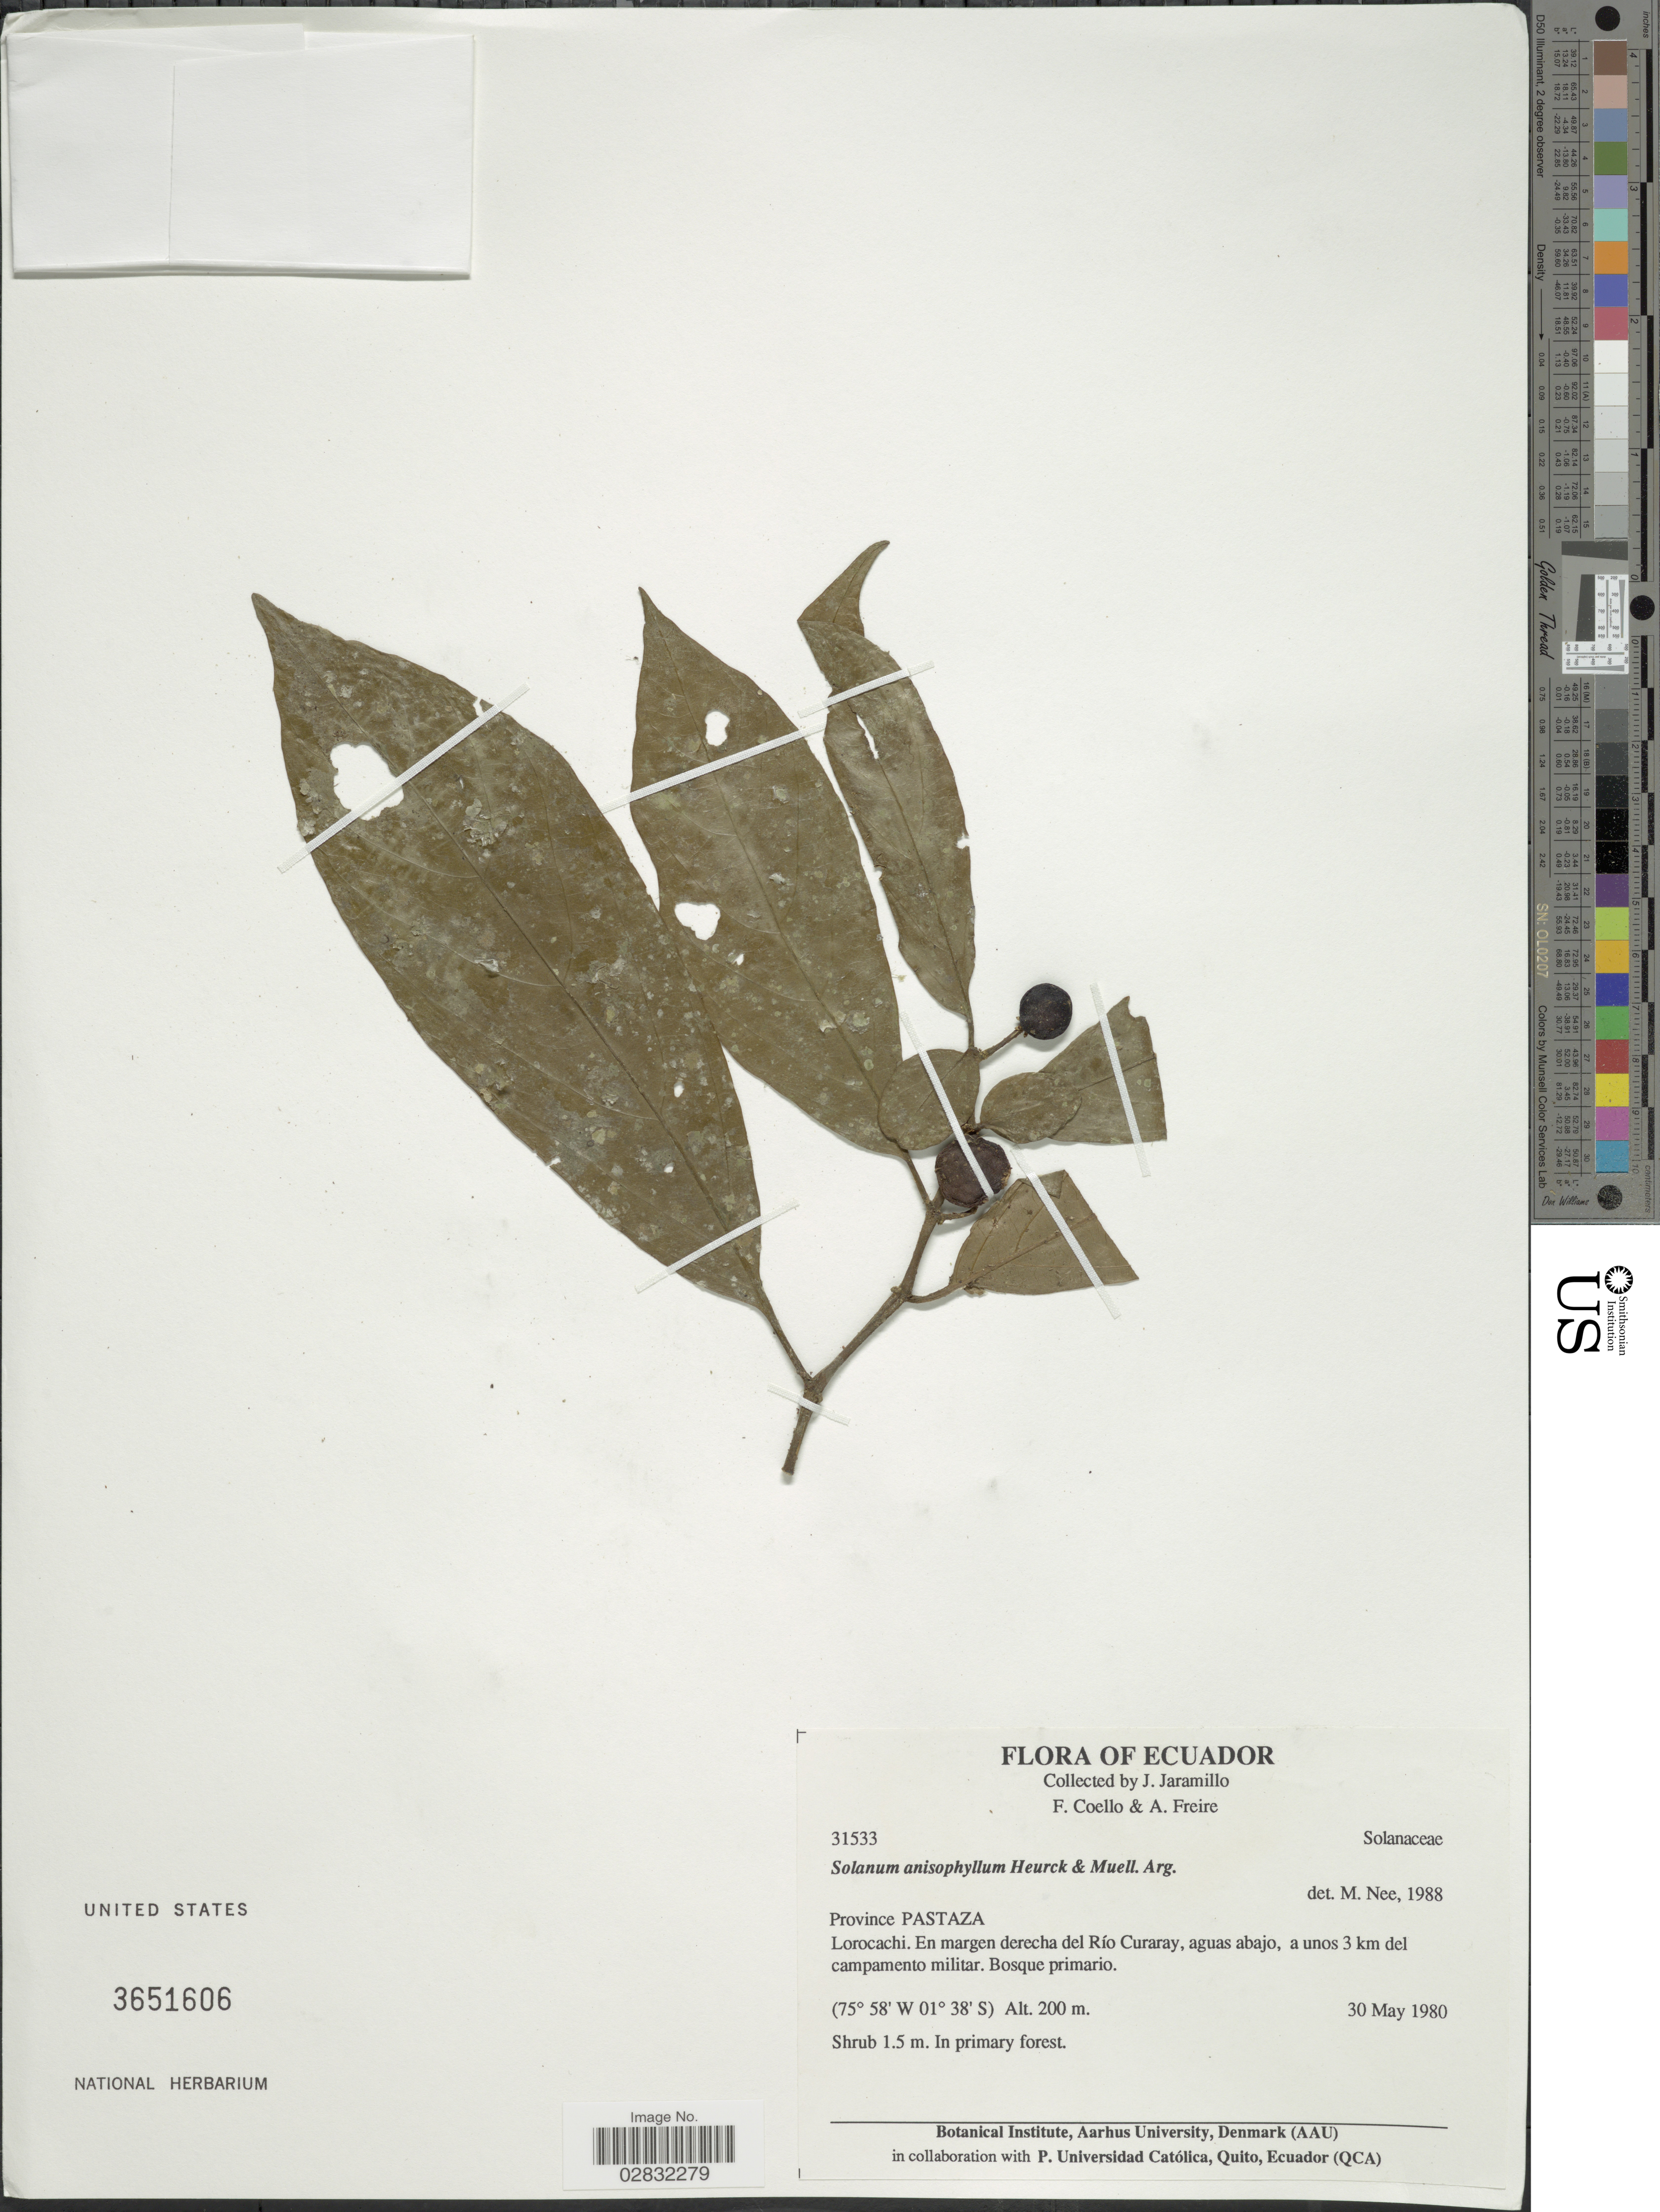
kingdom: Plantae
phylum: Tracheophyta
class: Magnoliopsida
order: Solanales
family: Solanaceae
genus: Solanum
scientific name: Solanum anisophyllum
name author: Elmer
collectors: J. Jaramillo, F. Coello & A. Freire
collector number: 31533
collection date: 1980-05-30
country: Ecuador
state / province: Pastaza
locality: Province Pastaza, Lorocachi, En margen derecha del Río Curaray, aguas abajo, a unos 3 km del campamento militar.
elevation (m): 200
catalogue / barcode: US 3651606